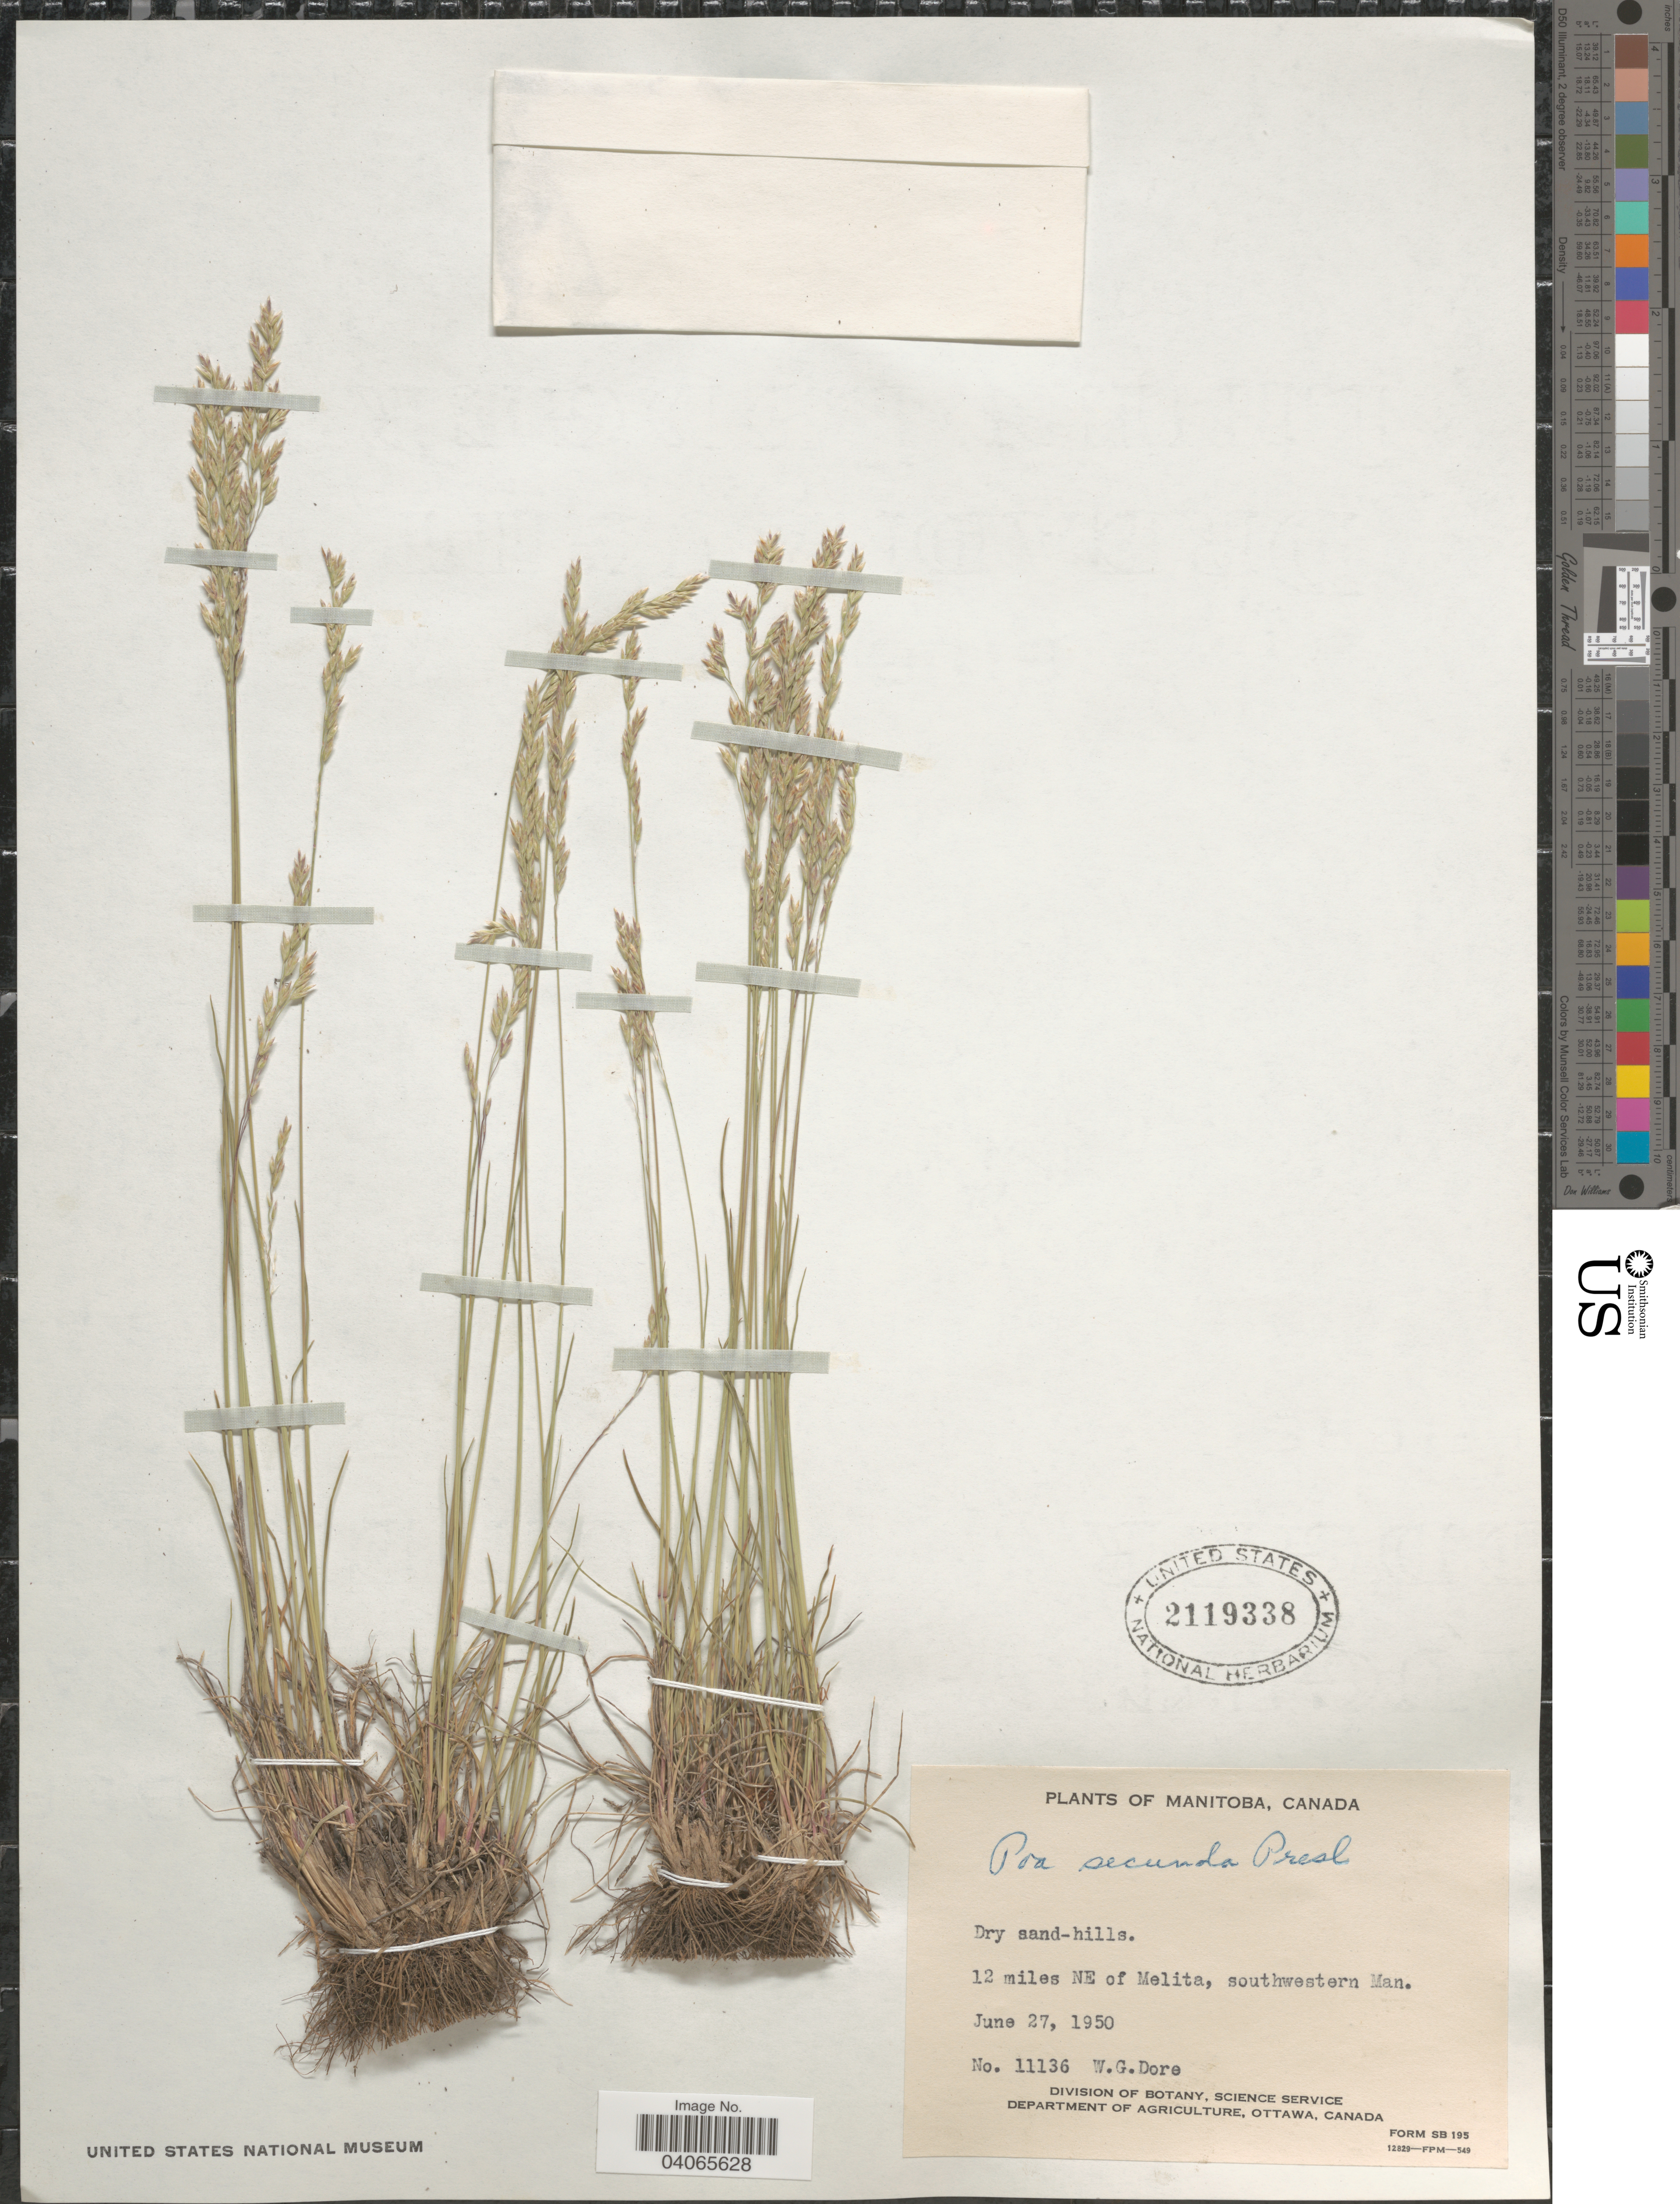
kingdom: Plantae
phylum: Tracheophyta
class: Liliopsida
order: Poales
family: Poaceae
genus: Poa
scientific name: Poa secunda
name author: J. Presl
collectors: W. Dore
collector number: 11136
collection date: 1950-06-27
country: Canada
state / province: Manitoba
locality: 12 miles NE of Melita, southwestern Man.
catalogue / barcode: US 2119338